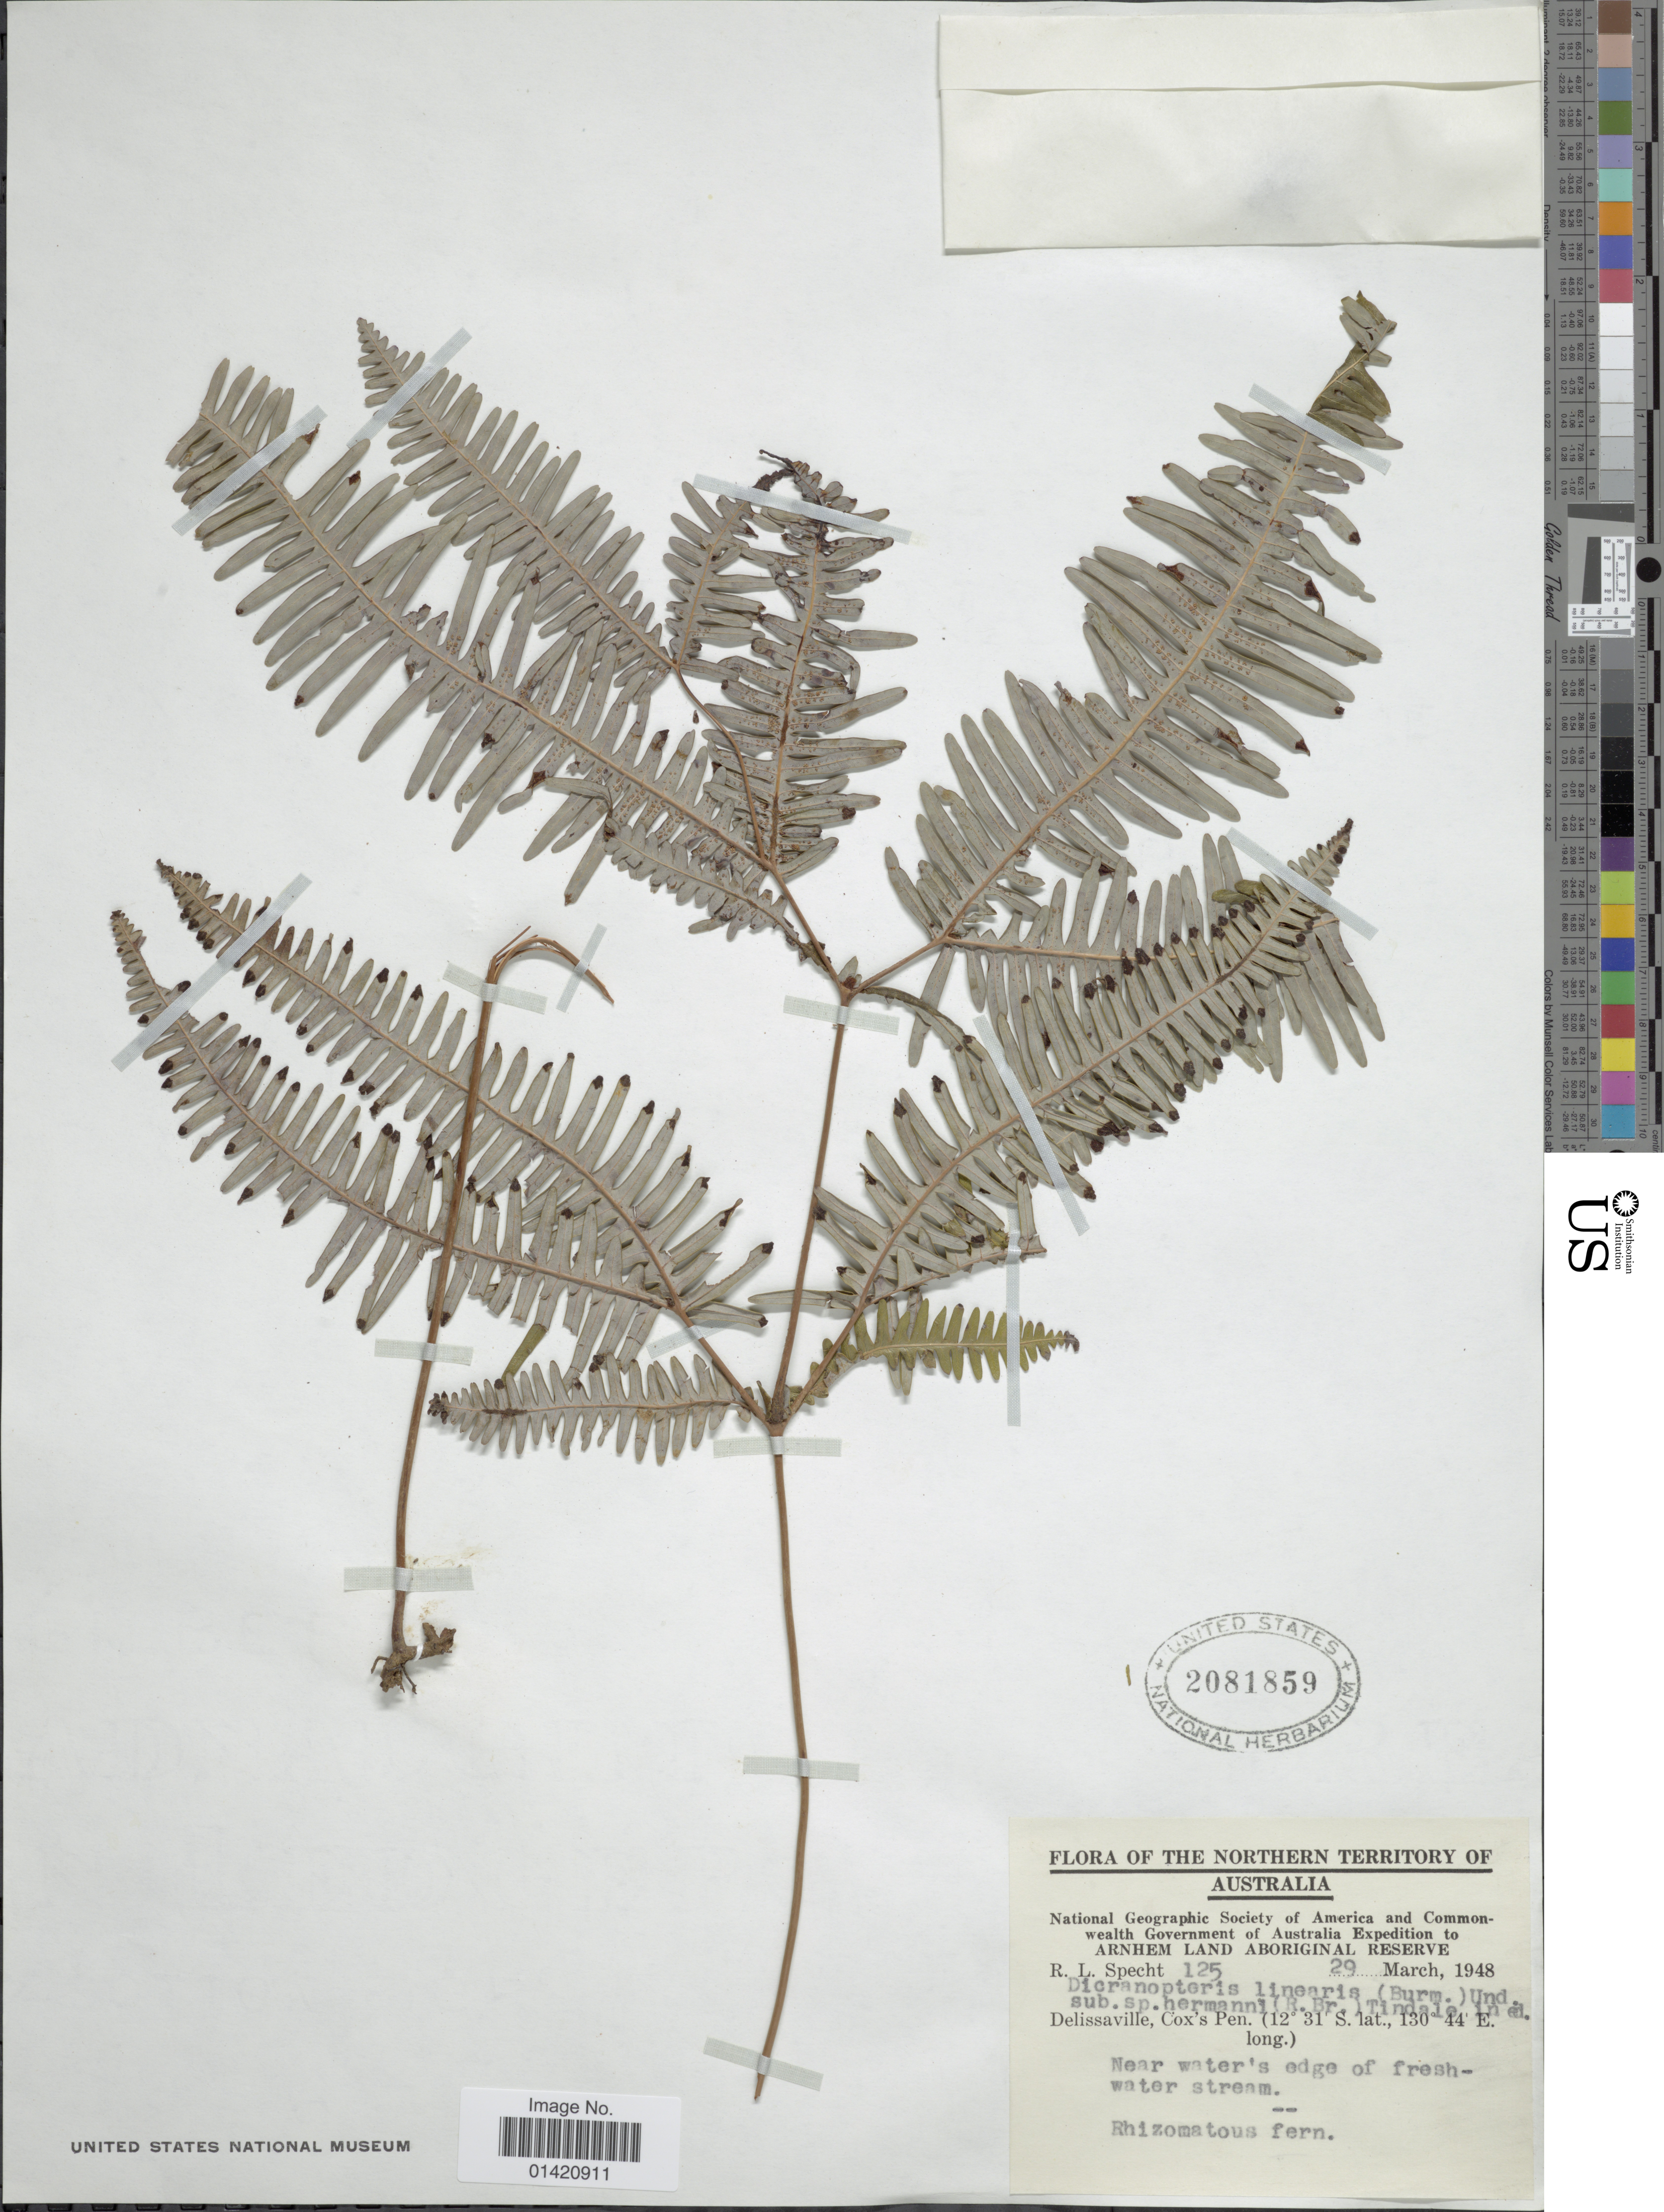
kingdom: Plantae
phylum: Tracheophyta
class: Polypodiopsida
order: Gleicheniales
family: Gleicheniaceae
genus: Dicranopteris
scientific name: Dicranopteris linearis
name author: (Burm. f.) Underw.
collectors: R. L. Specht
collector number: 125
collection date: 1948-03-29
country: Australia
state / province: Northern Territory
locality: Delissaville, Cox's Pen, Near water's edge of freshwater stream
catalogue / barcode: US 2081859